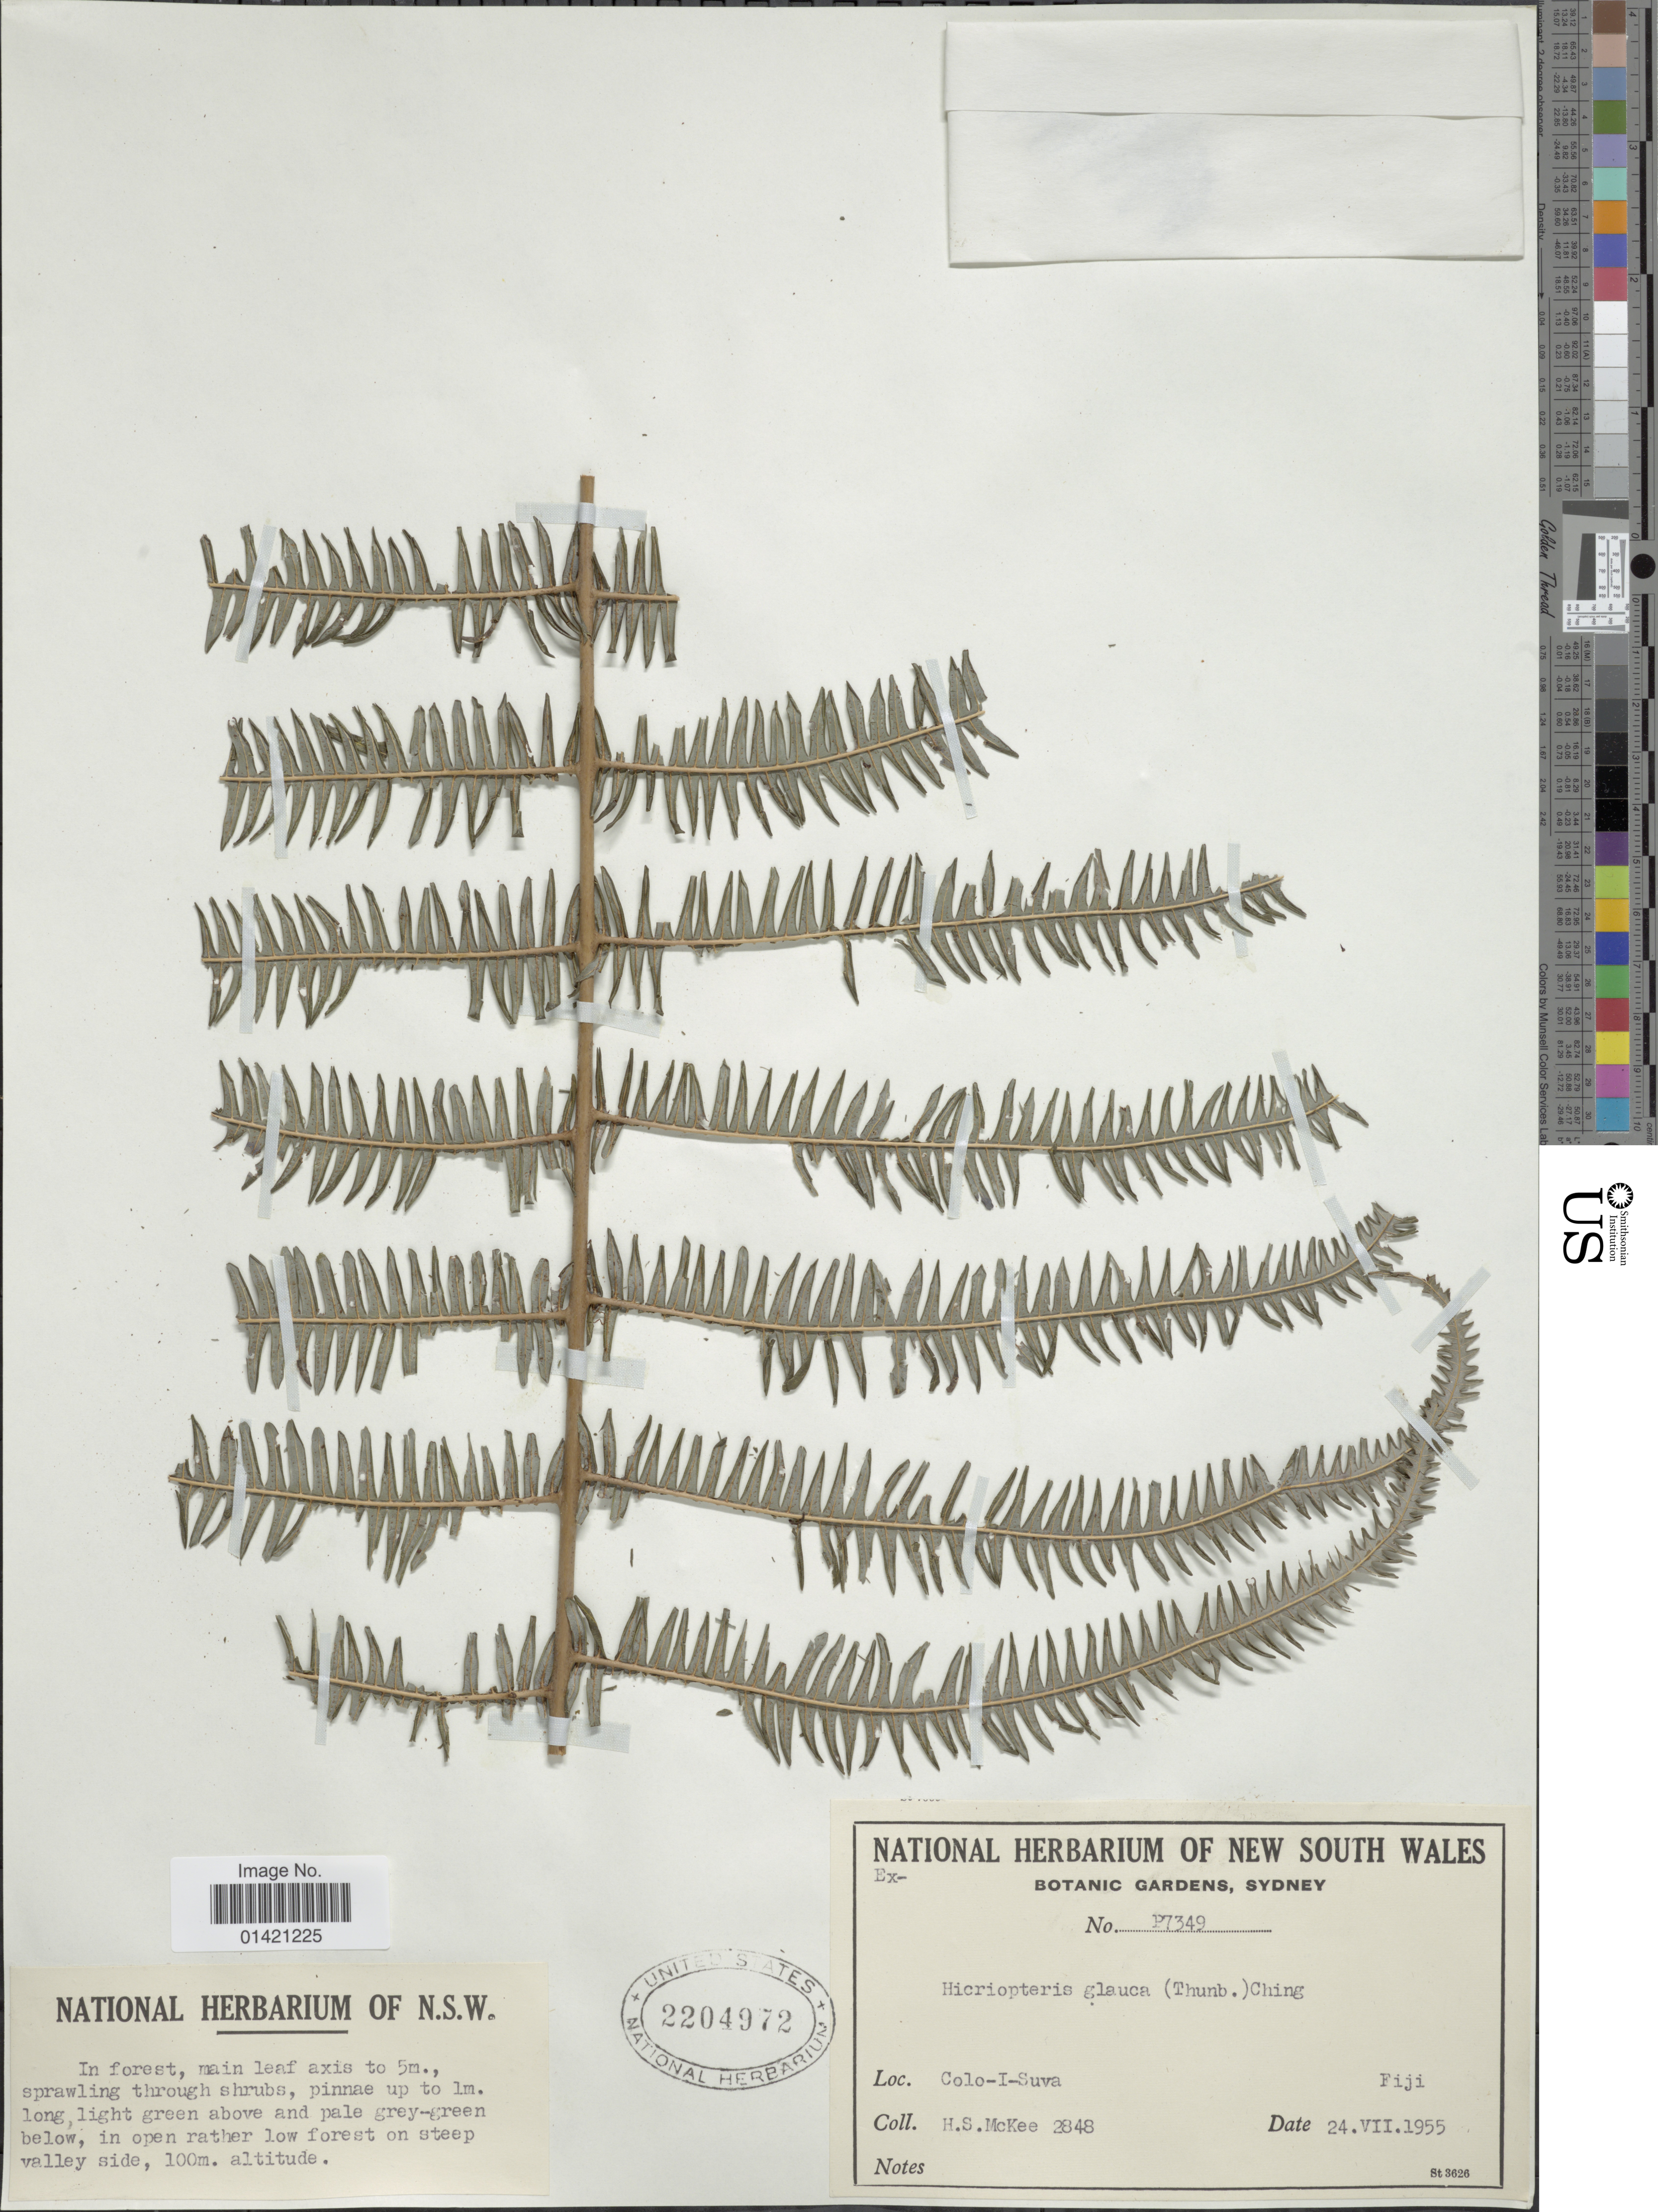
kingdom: Plantae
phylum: Tracheophyta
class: Polypodiopsida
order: Gleicheniales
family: Gleicheniaceae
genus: Diplopterygium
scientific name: Diplopterygium glaucum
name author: (Thunb. ex Houtt.) Nakai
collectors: H. S. McKee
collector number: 2848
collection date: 1955-07-24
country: Fiji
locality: Colo-I-Suva.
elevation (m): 100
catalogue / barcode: US 2204972